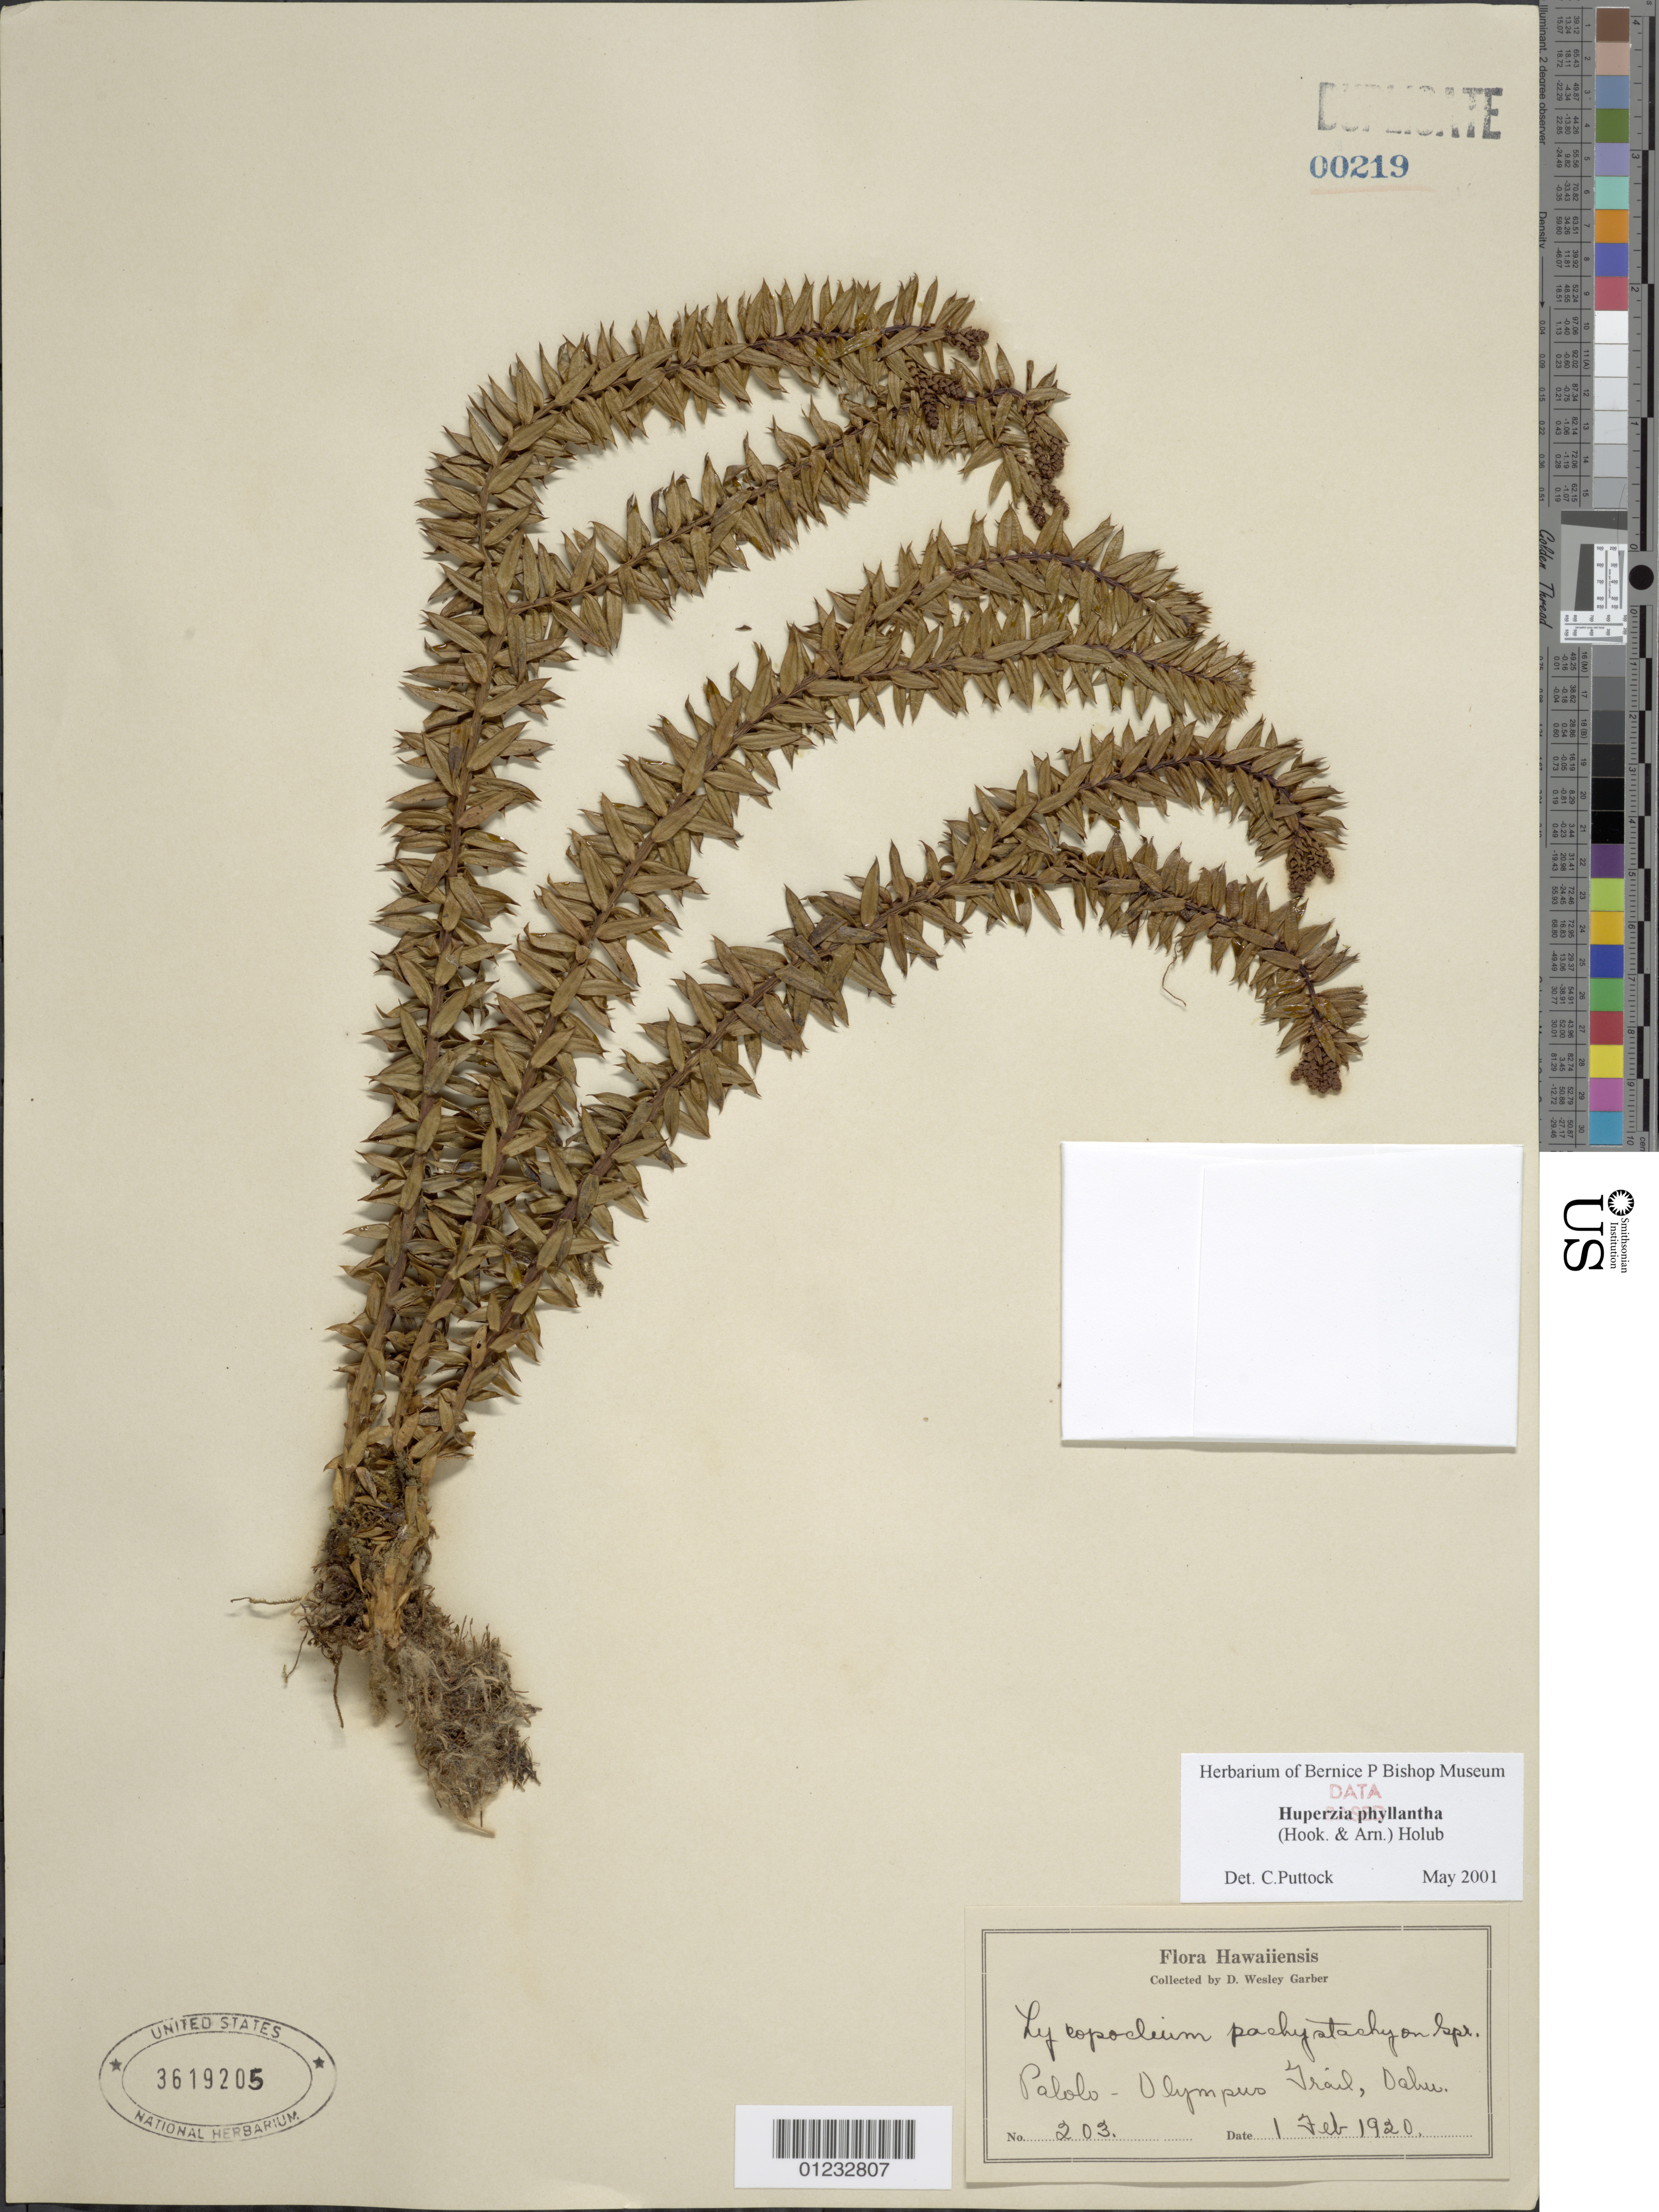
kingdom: Plantae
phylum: Tracheophyta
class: Lycopodiopsida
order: Lycopodiales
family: Lycopodiaceae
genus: Phlegmariurus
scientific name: Phlegmariurus phyllanthus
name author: (Hook. & Arn.) R.D. Dixit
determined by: Field, A. R.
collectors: D. W. Garber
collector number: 203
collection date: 1920-02-01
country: United States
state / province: Hawaii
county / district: Honolulu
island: Oahu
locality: Palolo-Olympus Trail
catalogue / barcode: US 3619205